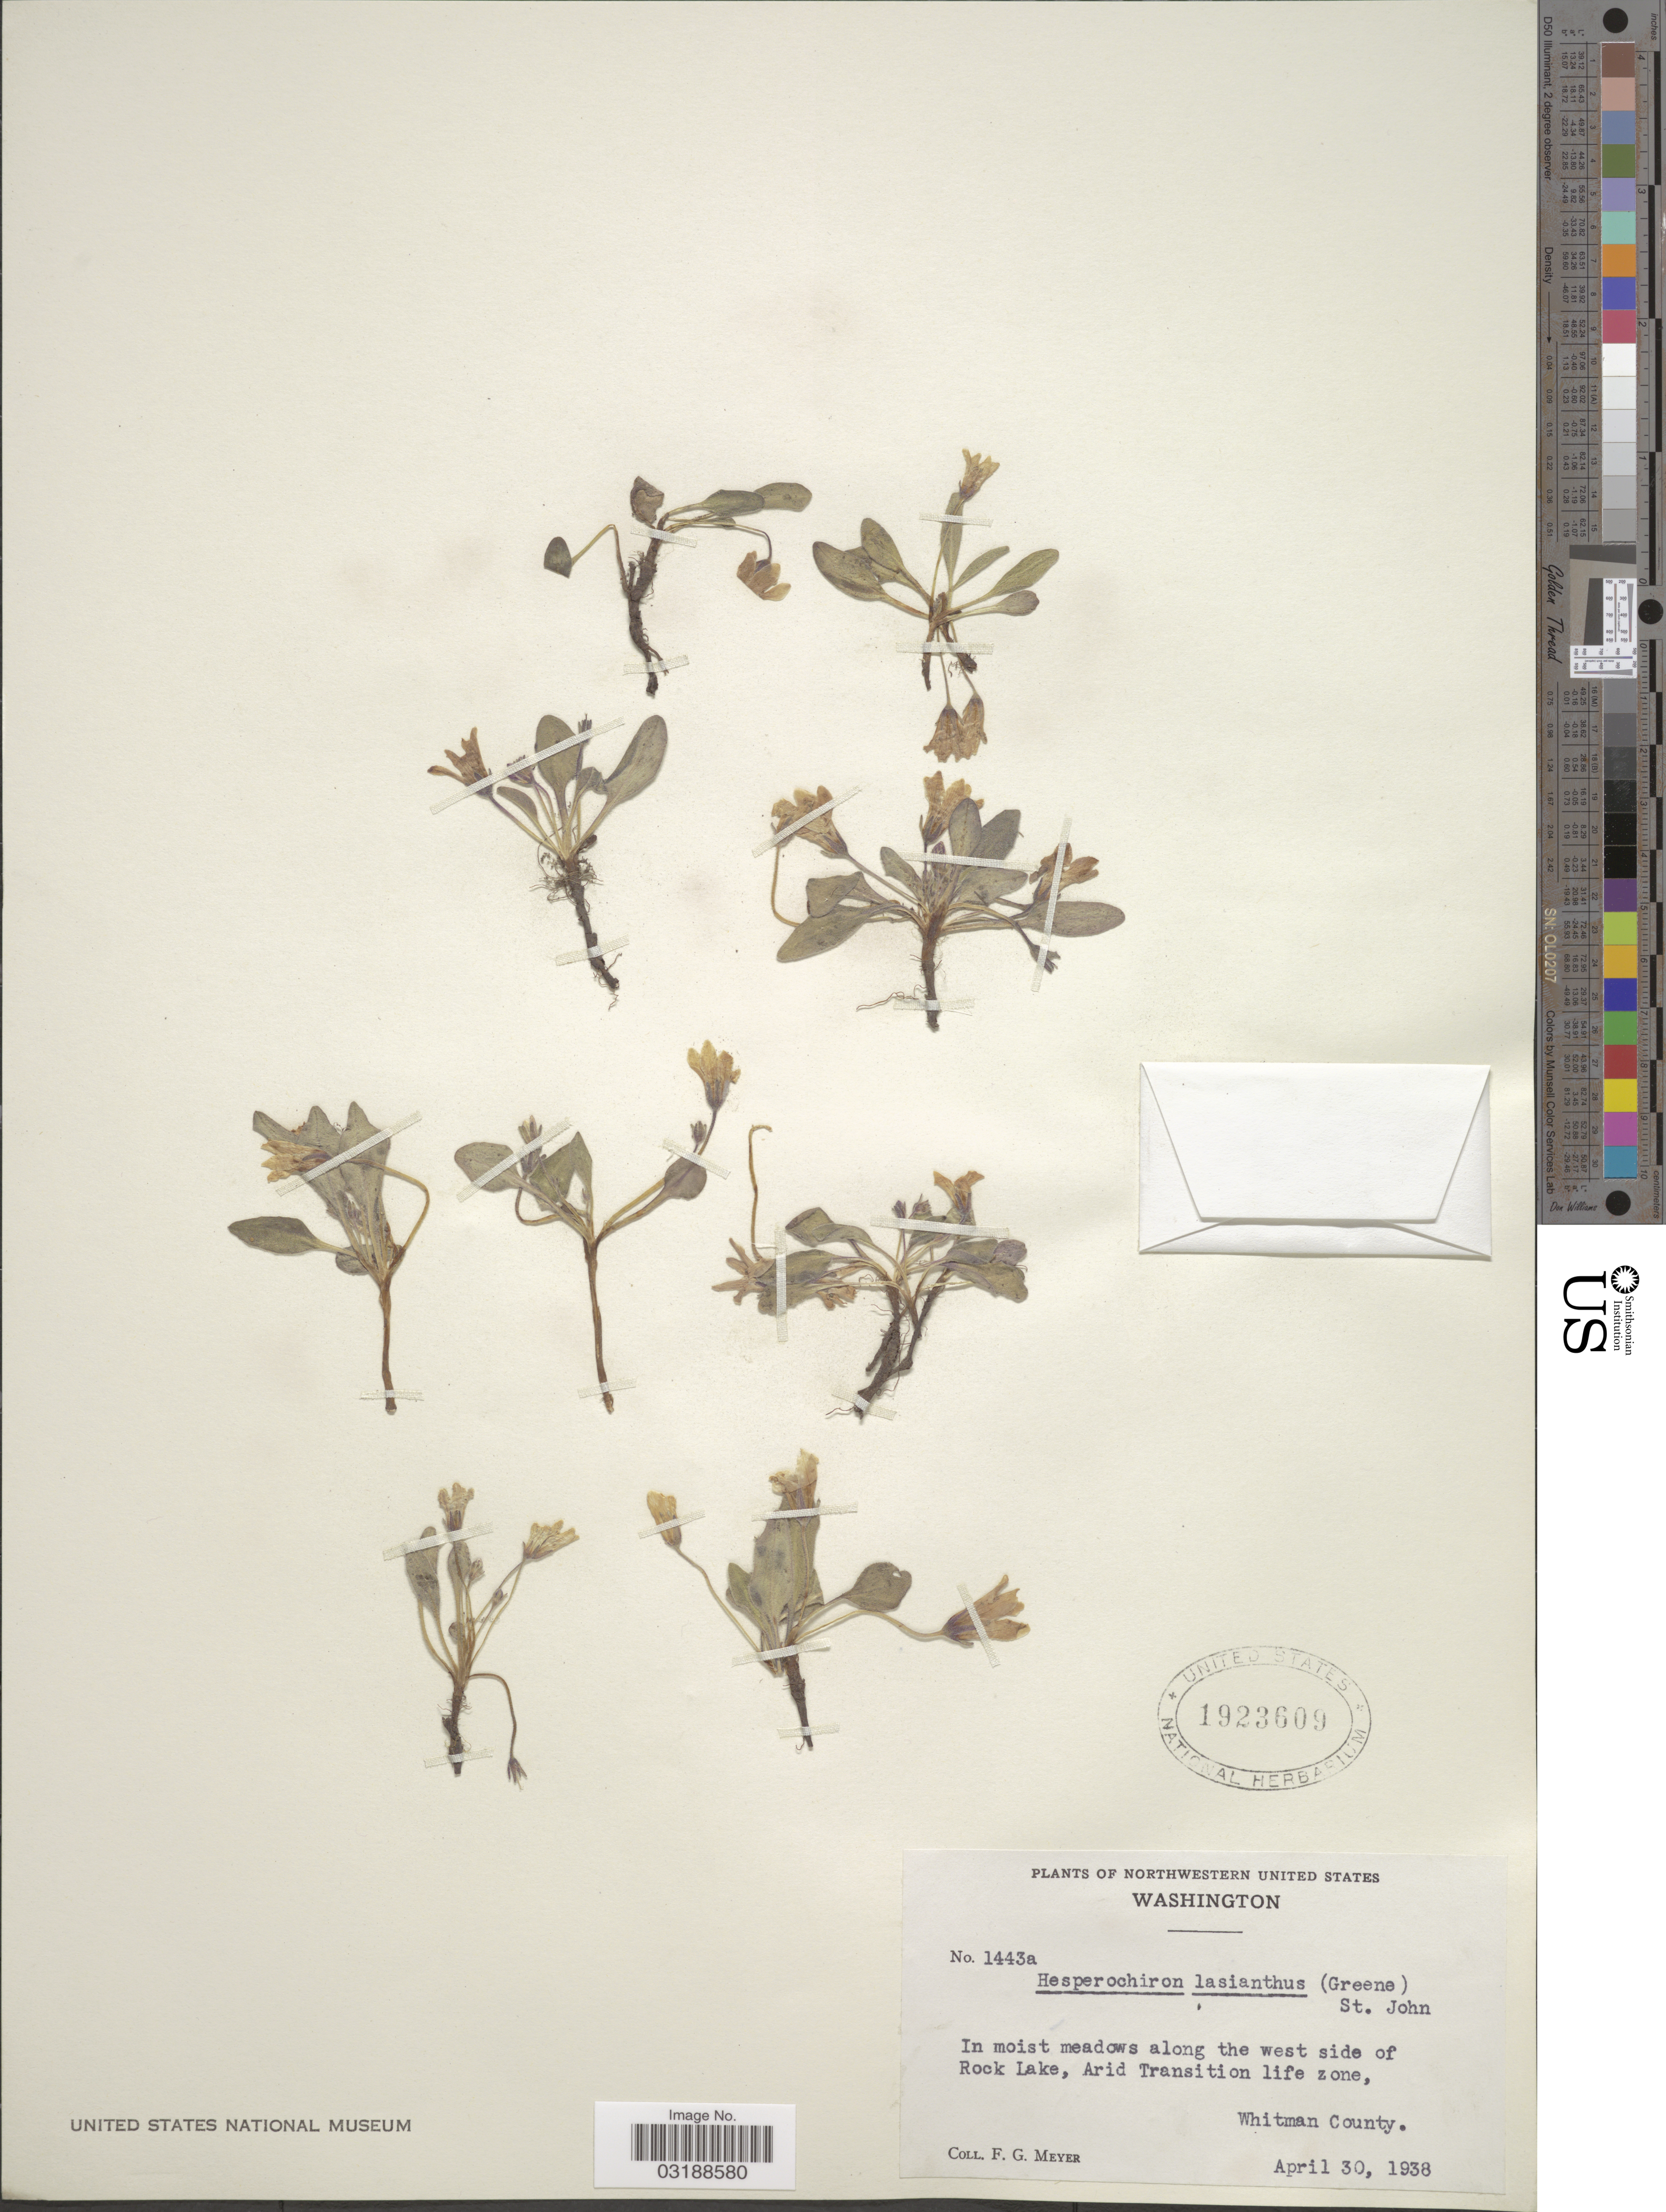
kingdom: Plantae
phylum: Tracheophyta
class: Magnoliopsida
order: Boraginales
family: Hydrophyllaceae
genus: Hesperochiron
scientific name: Hesperochiron californicus var. lasianthus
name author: (Kellogg) Brand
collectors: F. G. Meyer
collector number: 1443a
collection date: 1938-04-30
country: United States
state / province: Washington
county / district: Whitman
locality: Northwestern United States, In moist meadows along the west side of Rock Lake, Arid Transition life zone, Whitman County.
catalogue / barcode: US 1923609